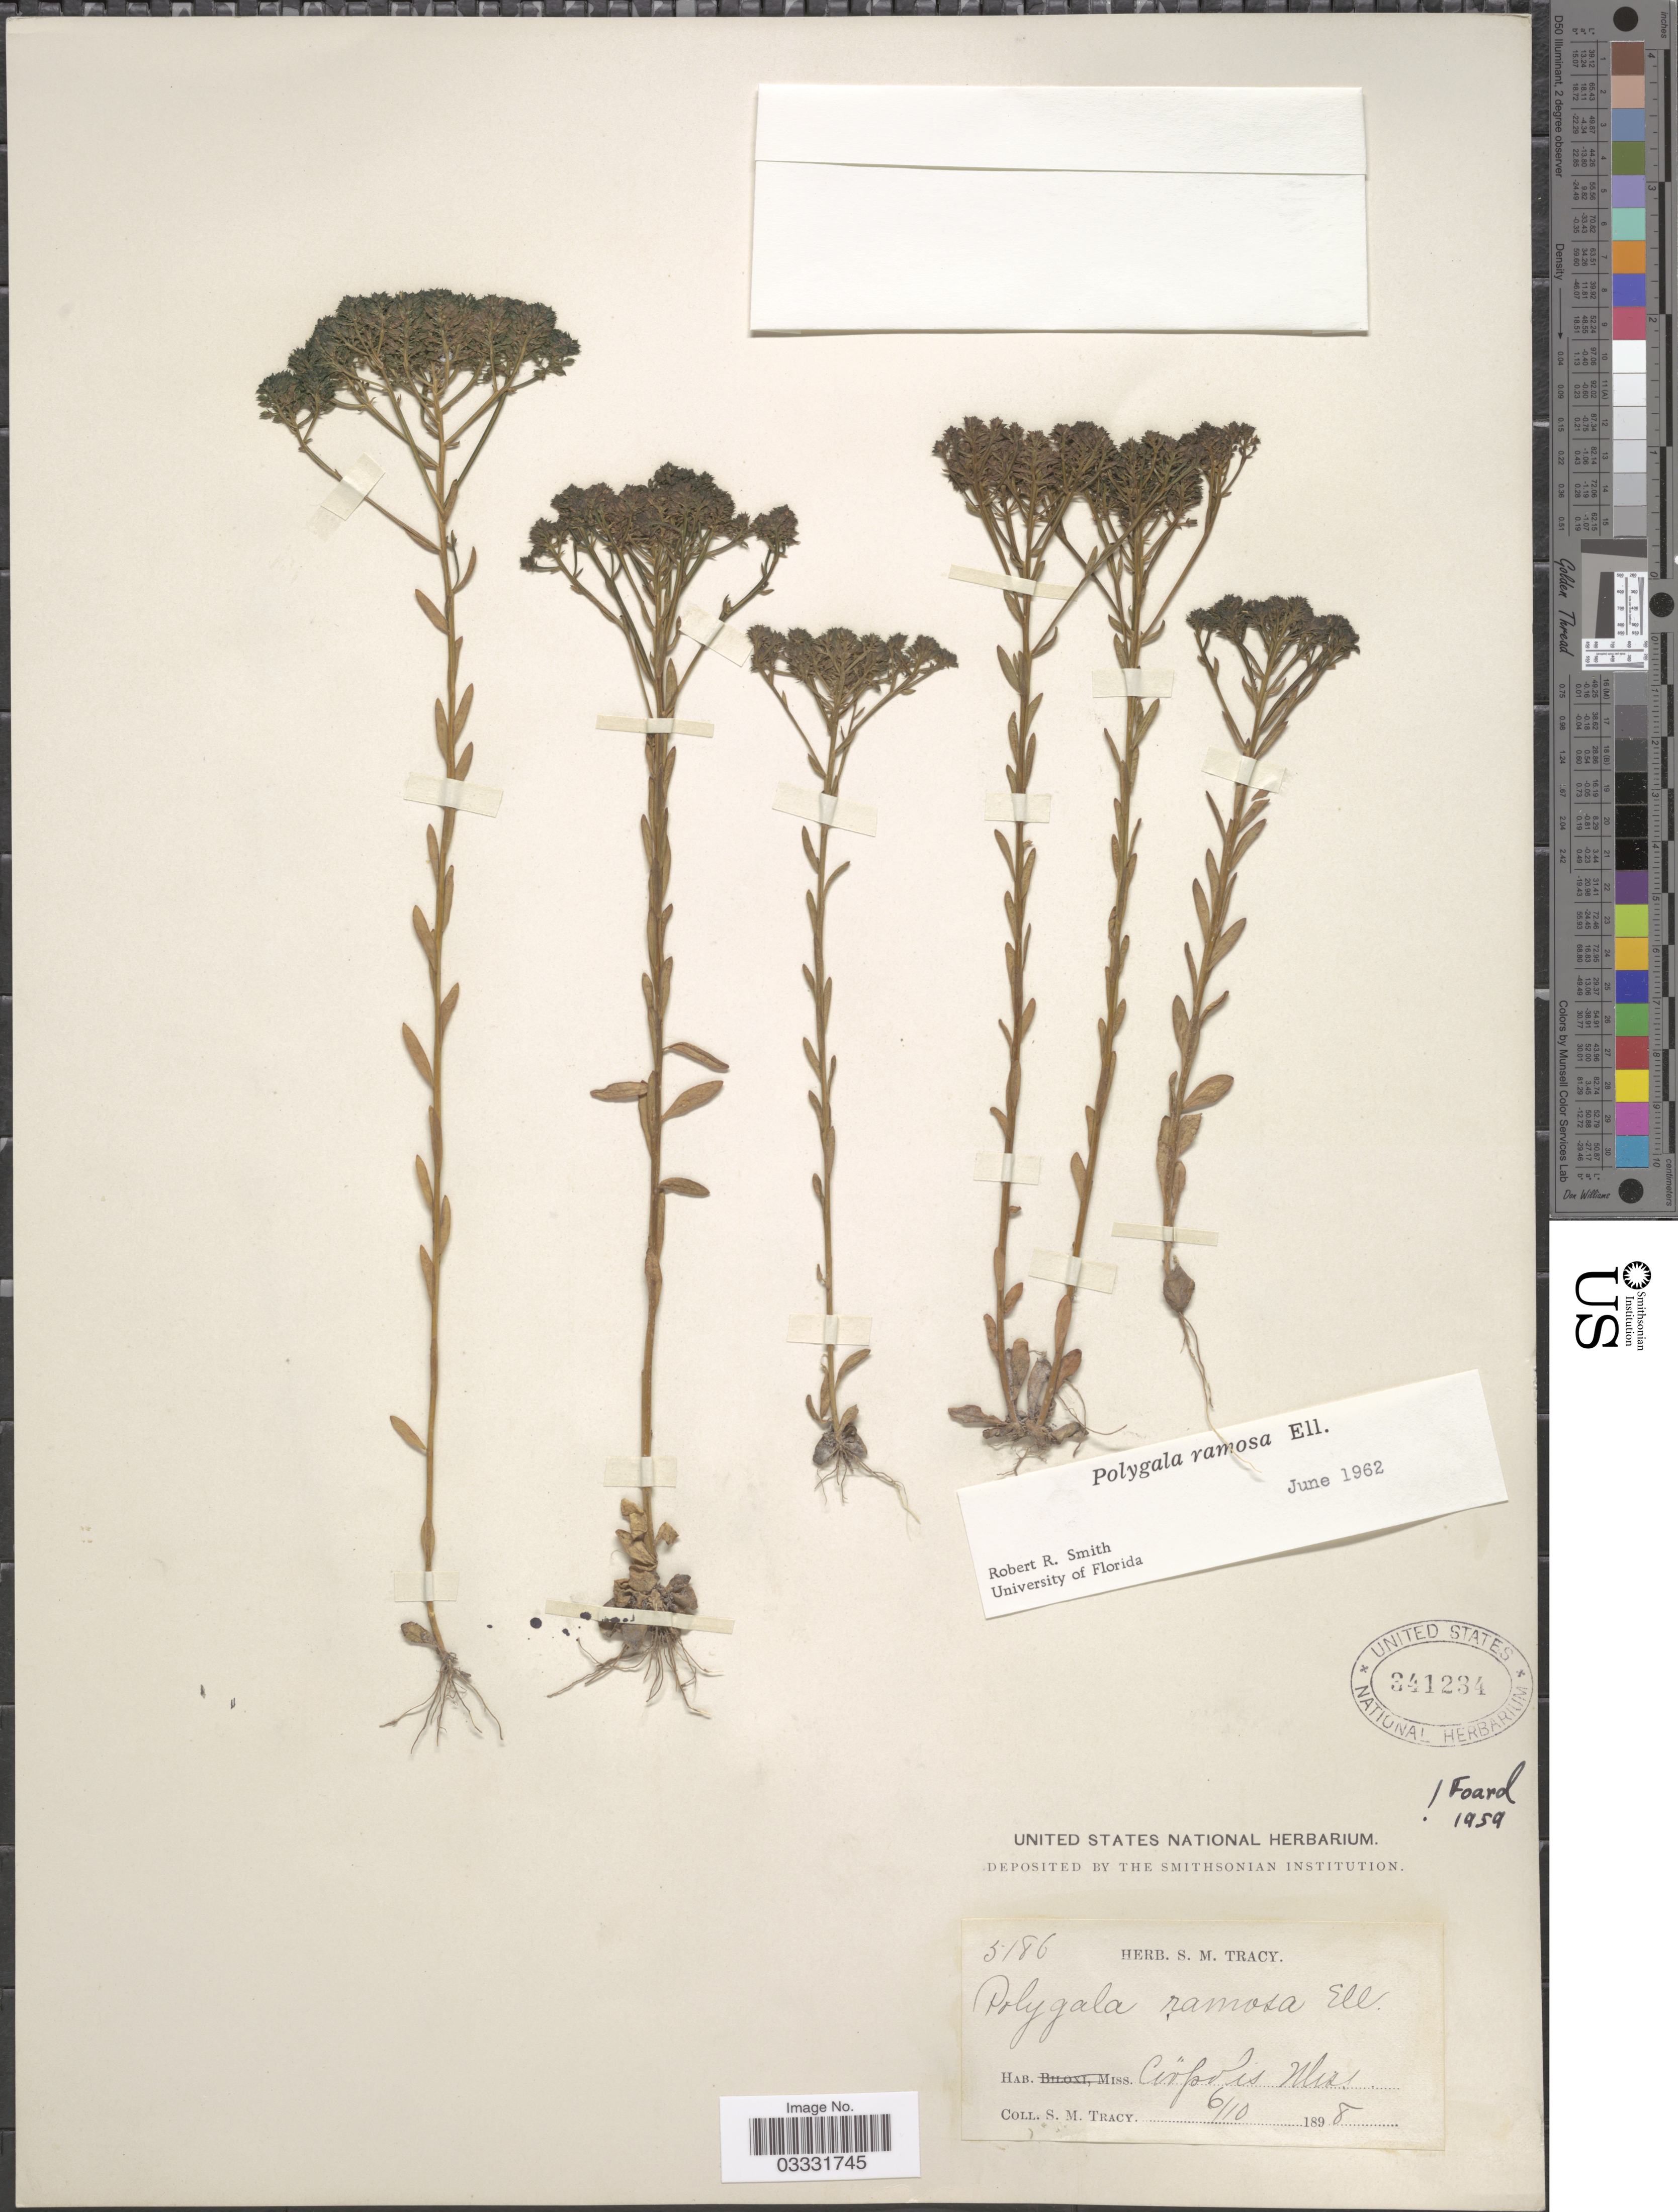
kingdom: Plantae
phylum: Tracheophyta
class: Magnoliopsida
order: Fabales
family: Polygalaceae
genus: Polygala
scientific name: Polygala ramosa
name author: Elliott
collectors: S. M. Tracy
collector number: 5186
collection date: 1898-06-10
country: United States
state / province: Mississippi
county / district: Harrison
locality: Coopolis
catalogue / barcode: US 341234